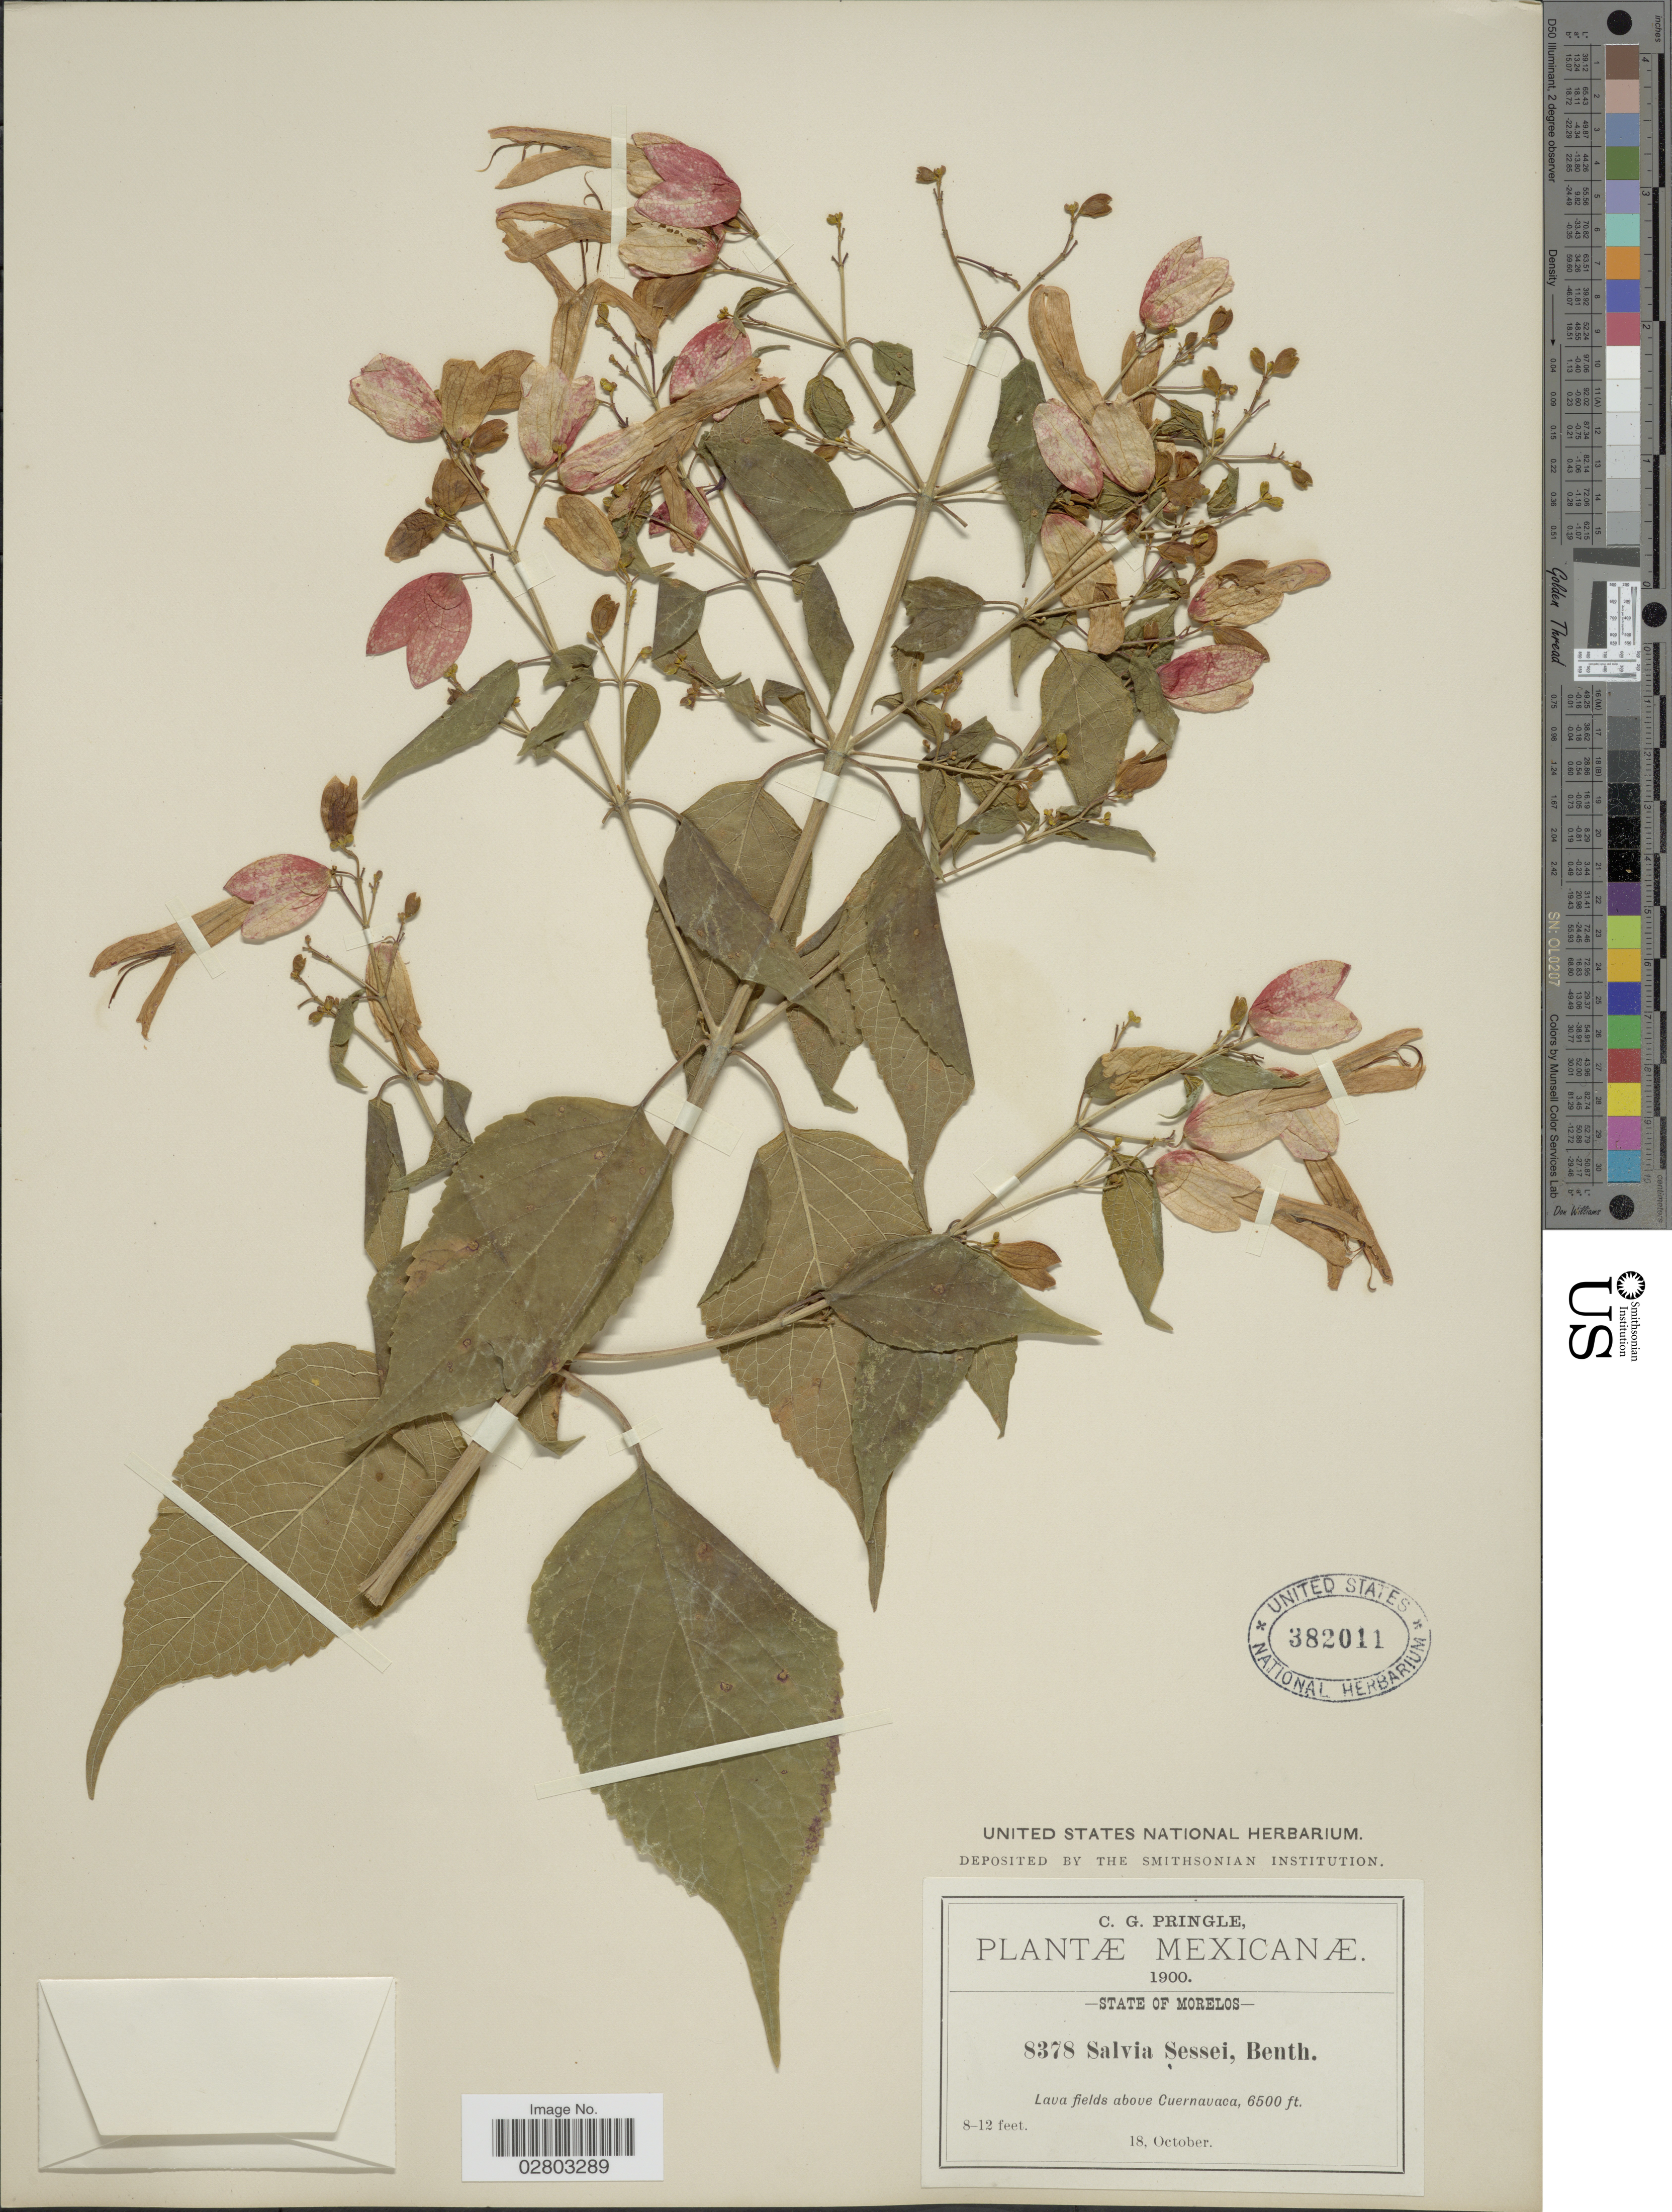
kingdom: Plantae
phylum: Tracheophyta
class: Magnoliopsida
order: Lamiales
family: Lamiaceae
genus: Salvia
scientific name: Salvia sessei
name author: Benth.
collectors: C. G. Pringle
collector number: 8378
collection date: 1900-10-18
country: Mexico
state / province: Morelos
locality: Lava fields above Cuernavaca.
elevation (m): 1981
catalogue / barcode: US 382011